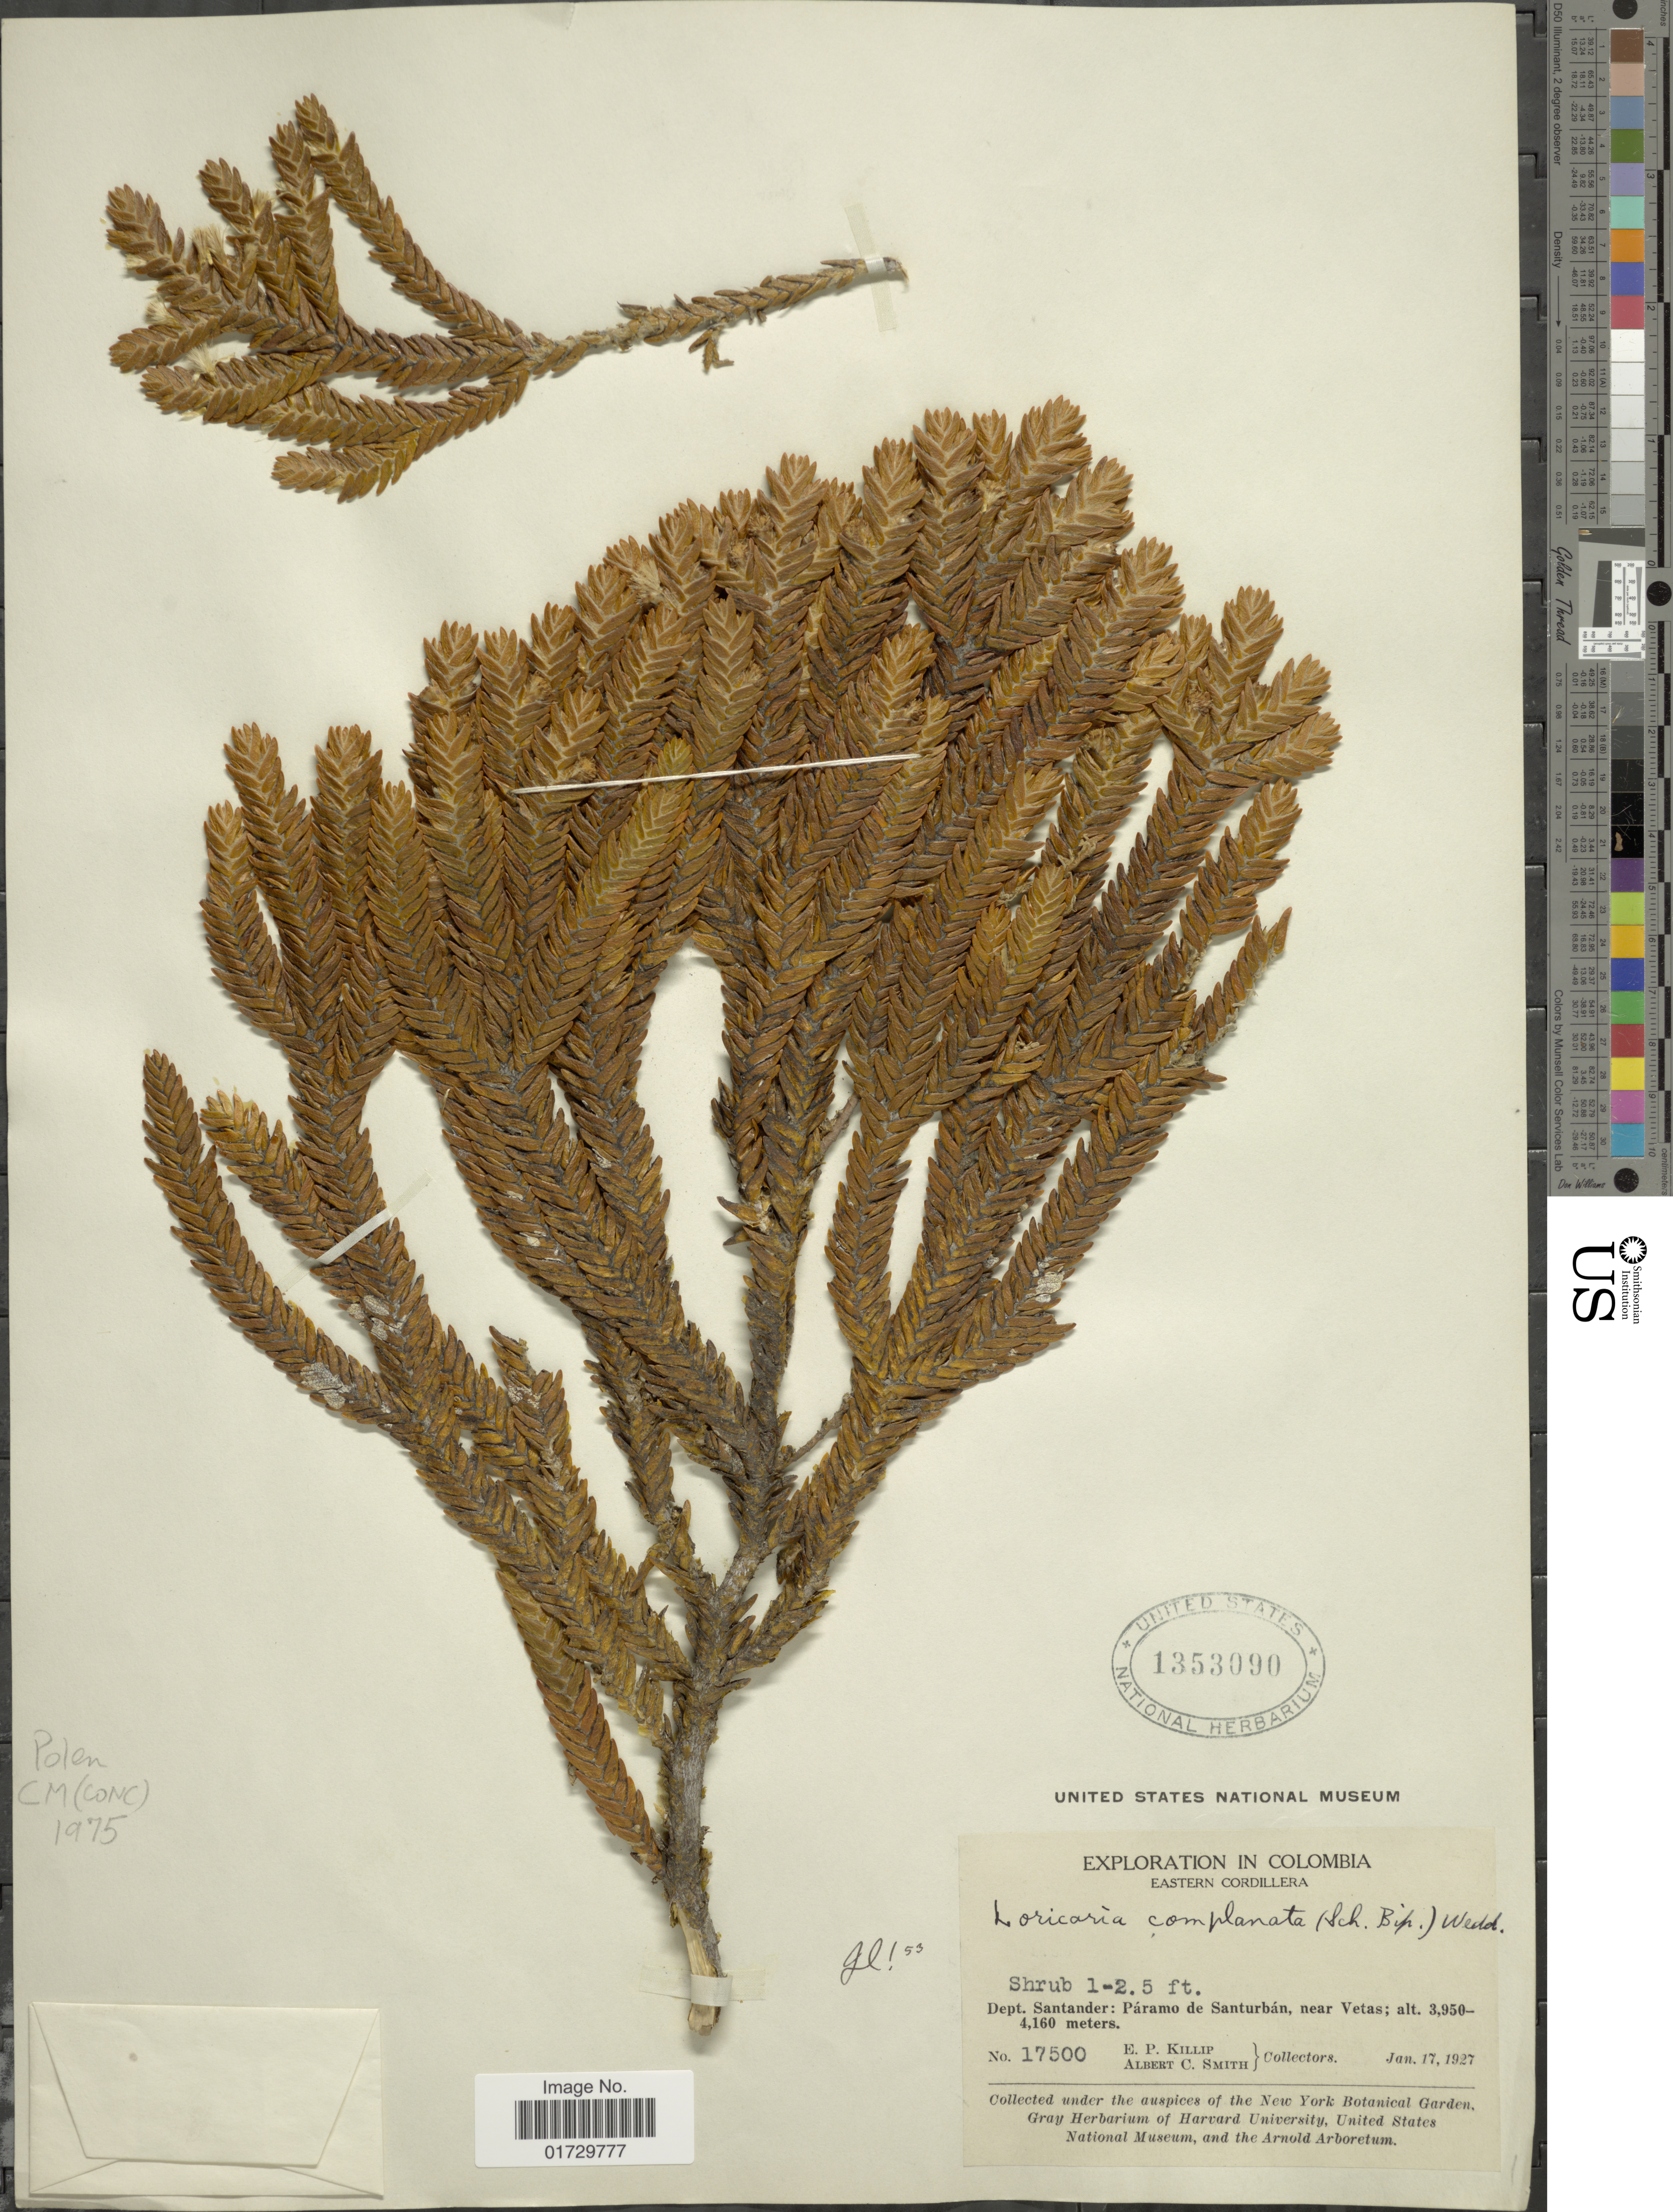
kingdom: Plantae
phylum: Tracheophyta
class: Magnoliopsida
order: Asterales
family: Asteraceae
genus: Loricaria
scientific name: Loricaria complanata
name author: (Sch. Bip.) Wedd.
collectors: E. P. Killip & A. C. Smith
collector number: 17500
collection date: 1927-01-17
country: Colombia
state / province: Santander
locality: Eastern Cordillera, Paramo de Santurban, near Vetas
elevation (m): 3950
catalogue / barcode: US 1353090